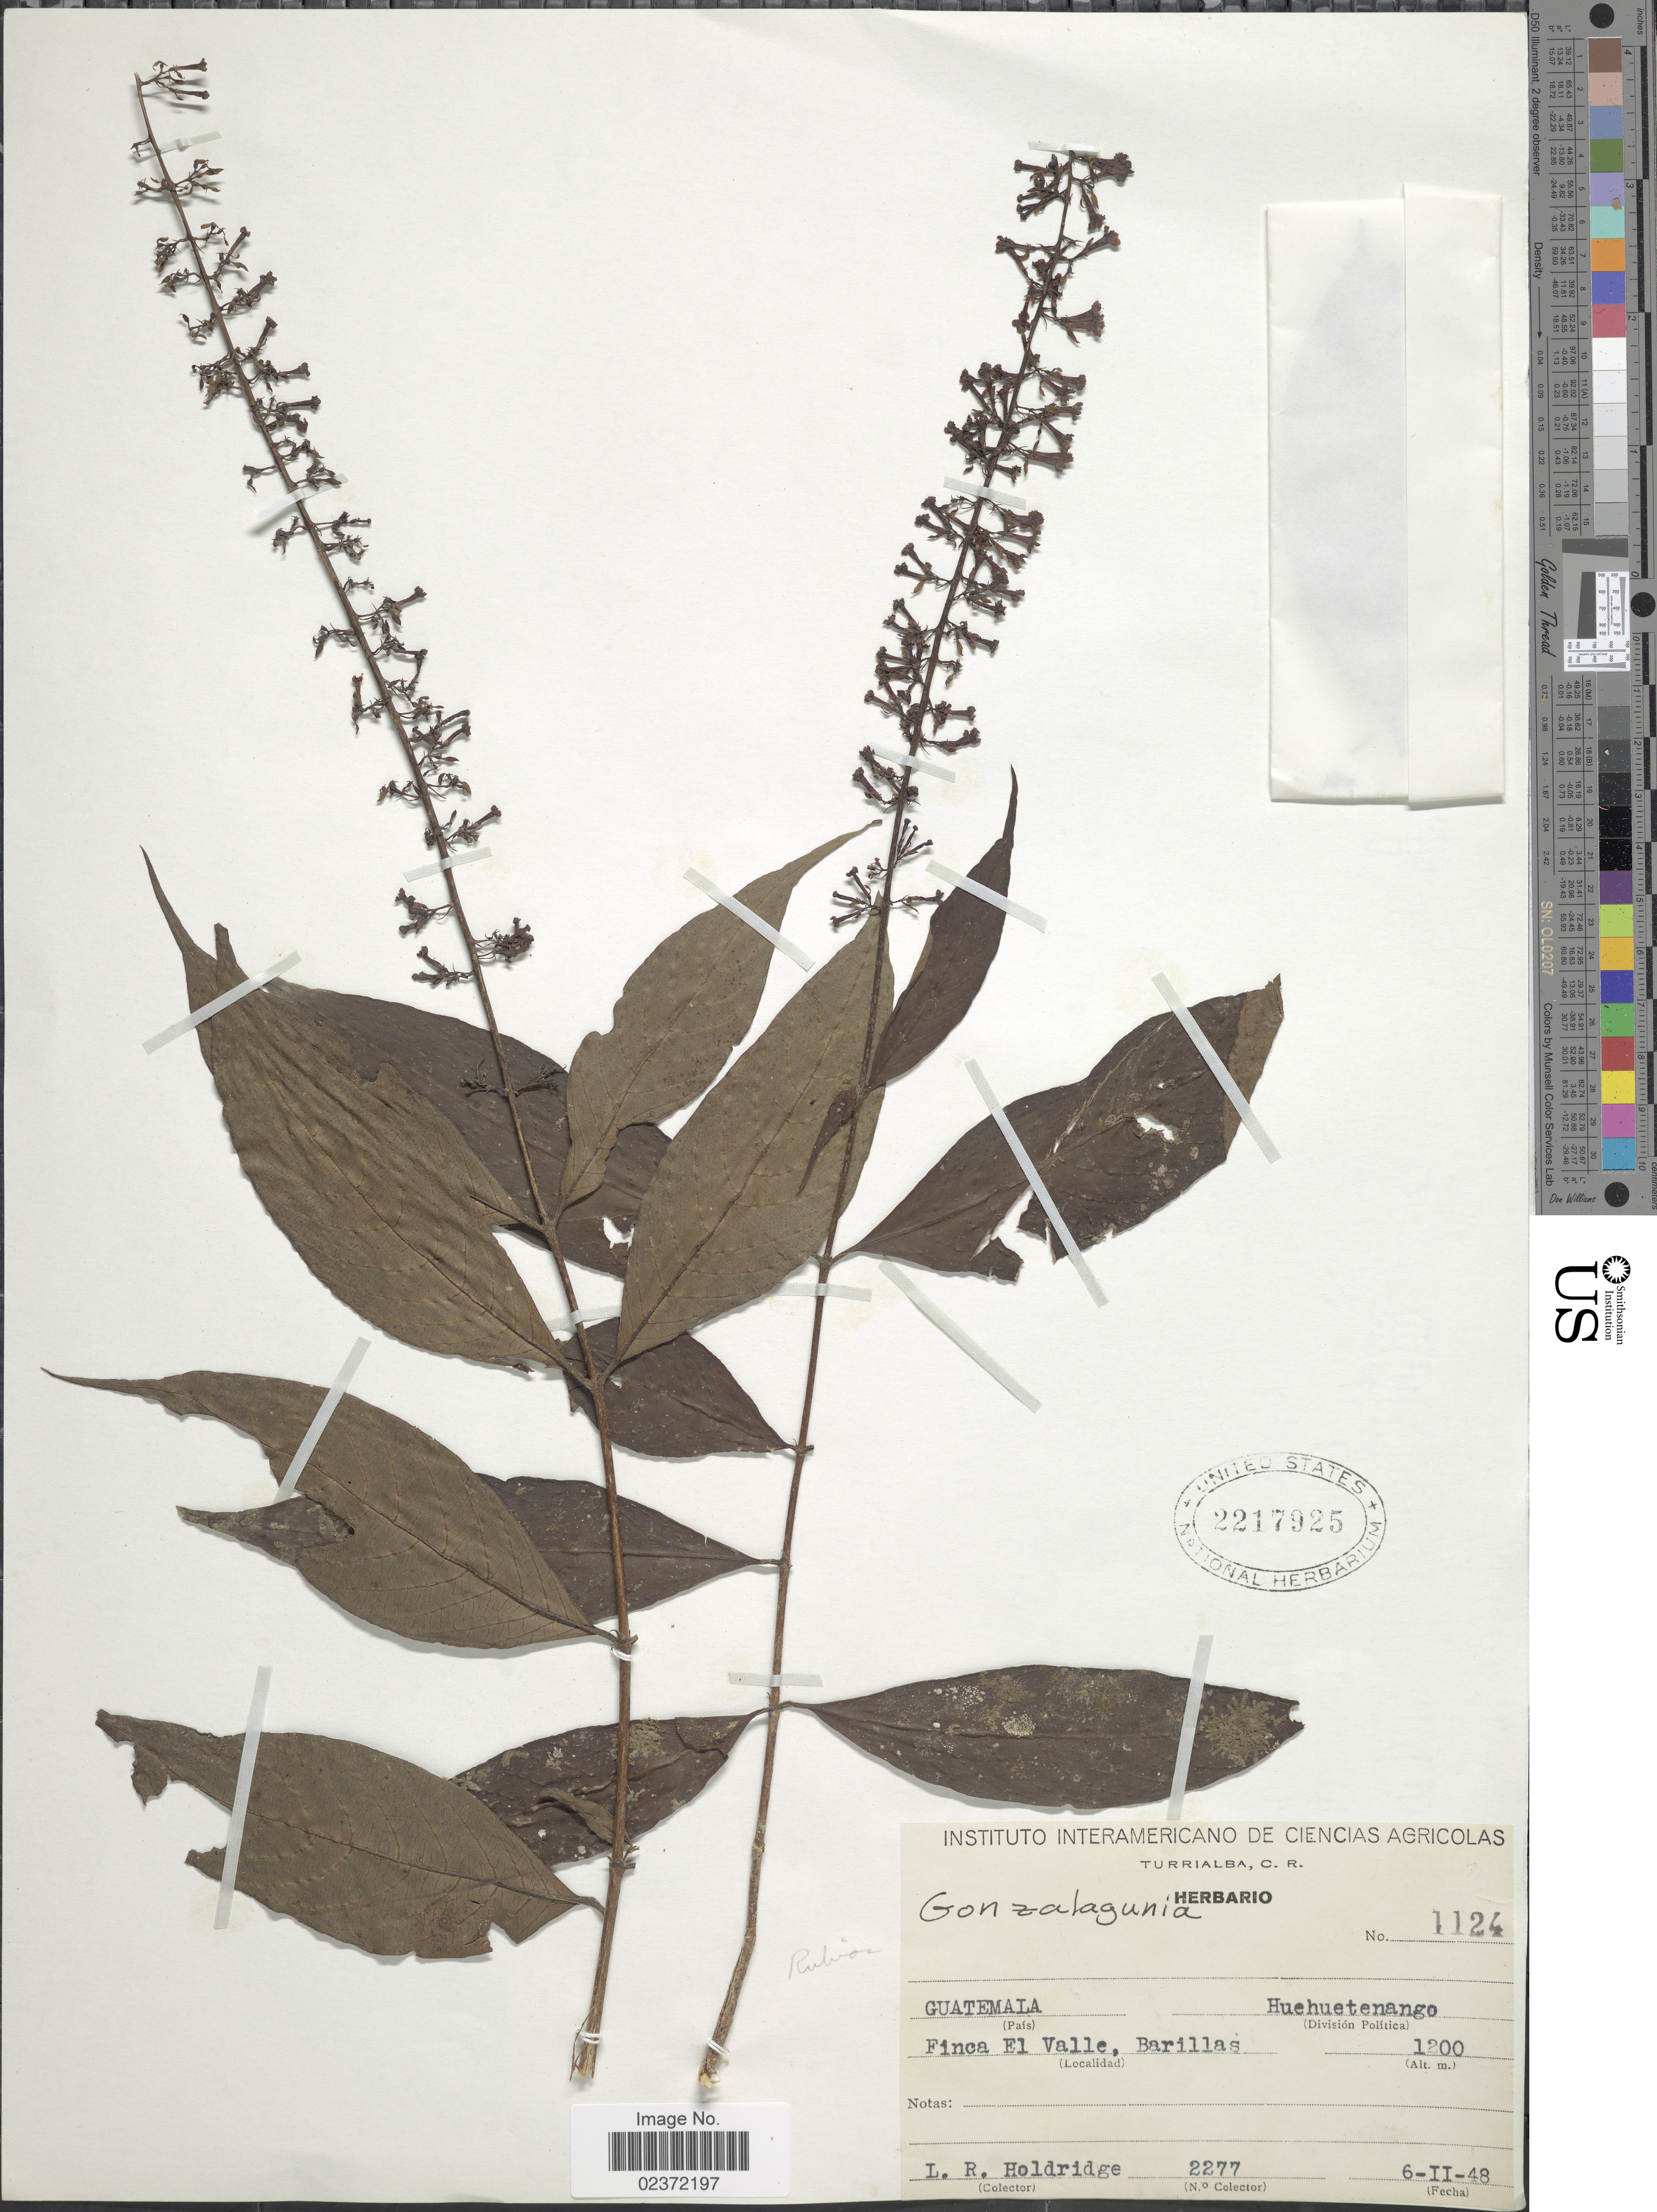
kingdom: Plantae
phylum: Tracheophyta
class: Magnoliopsida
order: Gentianales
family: Rubiaceae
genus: Gonzalagunia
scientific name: Gonzalagunia panamensis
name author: (Cav.) K. Schum.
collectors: L. Holdridge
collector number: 2277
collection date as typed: Transcribed d/m/y: 6/2/48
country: Guatemala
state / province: Huehuetenango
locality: Finca El Valle, Barillas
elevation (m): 1200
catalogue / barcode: US 2217925